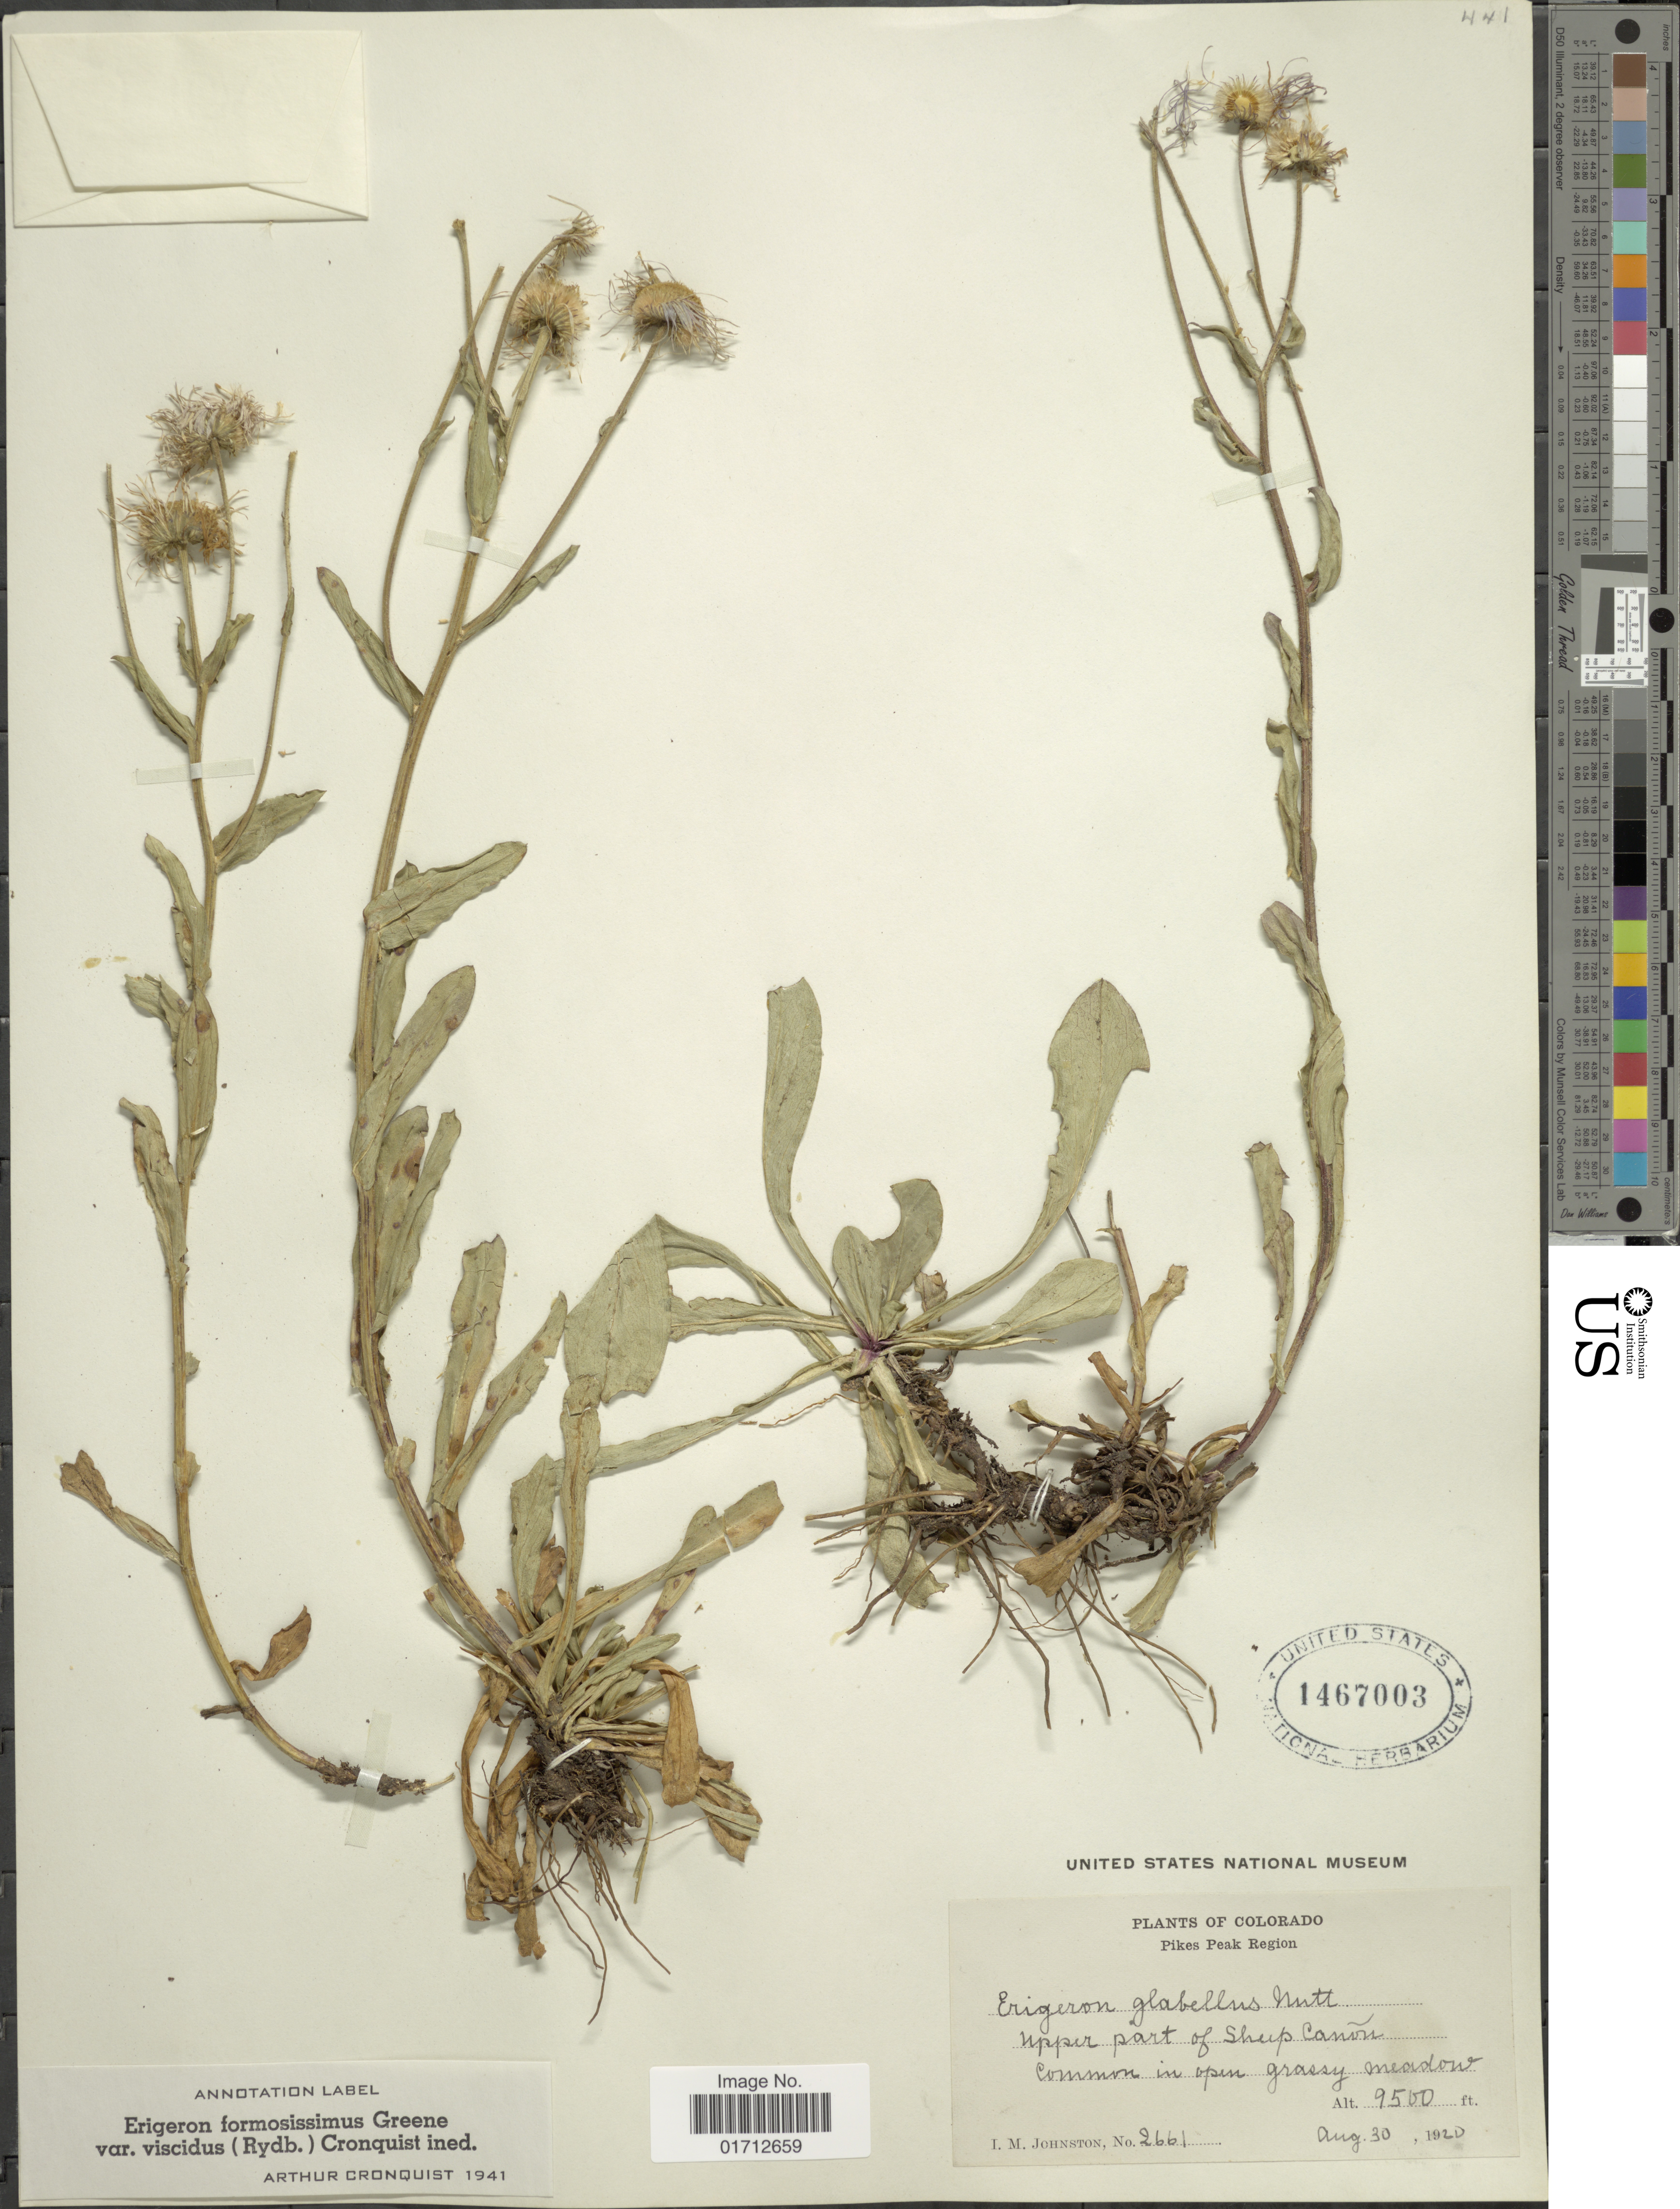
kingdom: Plantae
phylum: Tracheophyta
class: Magnoliopsida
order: Asterales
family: Asteraceae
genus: Erigeron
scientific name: Erigeron formosissimus var. viscidus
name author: (Rydb.) Cronq.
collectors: I.M. Johnston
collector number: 2661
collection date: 1920-08-30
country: United States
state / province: Colorado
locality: Pikes Peak, Region, upper part of Shup Cañon.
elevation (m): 2896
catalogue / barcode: US 1467003